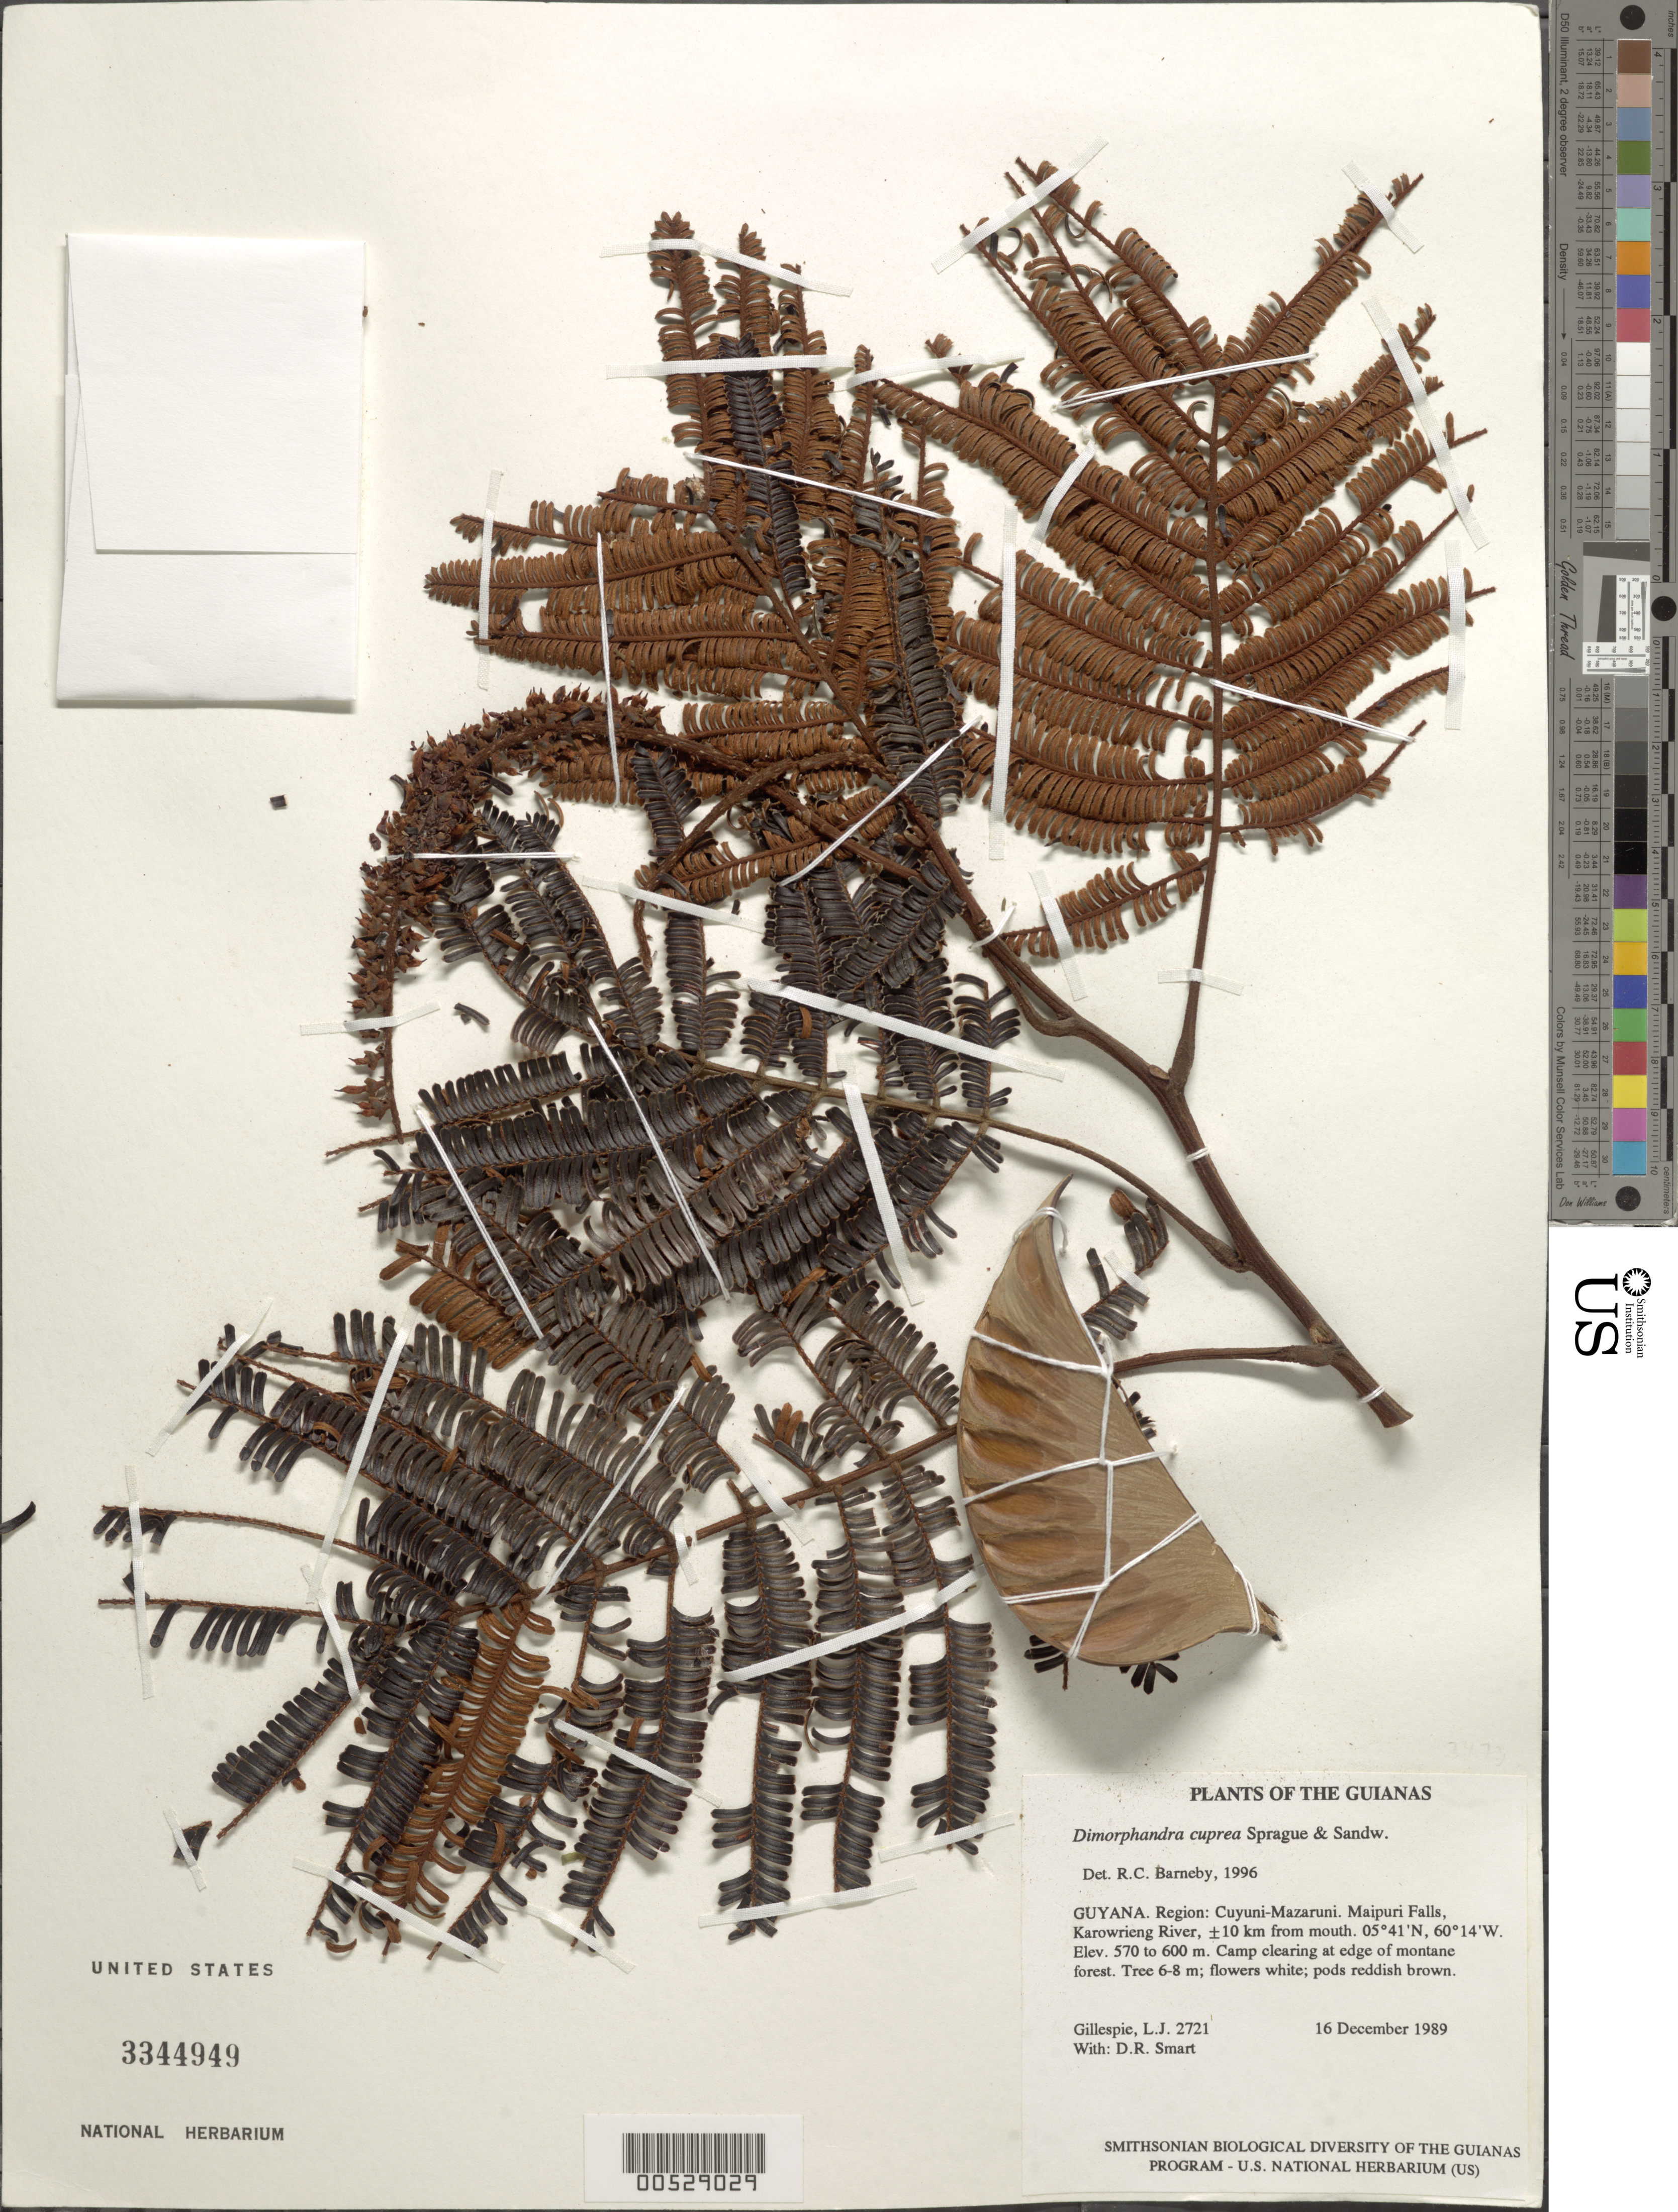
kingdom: Plantae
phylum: Tracheophyta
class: Magnoliopsida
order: Fabales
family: Fabaceae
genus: Dimorphandra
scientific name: Dimorphandra cuprea subsp. cuprea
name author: Sprague & Sandwith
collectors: L. J. Gillespie & D. R. Smart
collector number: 2721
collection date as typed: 16 December 1989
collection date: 1989-12-16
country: Guyana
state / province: Cuyuni-Mazaruni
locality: Maipuri Falls, Karowrieng River, ±10 km from mouth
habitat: Camp clearing at edge of montane forest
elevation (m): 570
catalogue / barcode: US 3344949